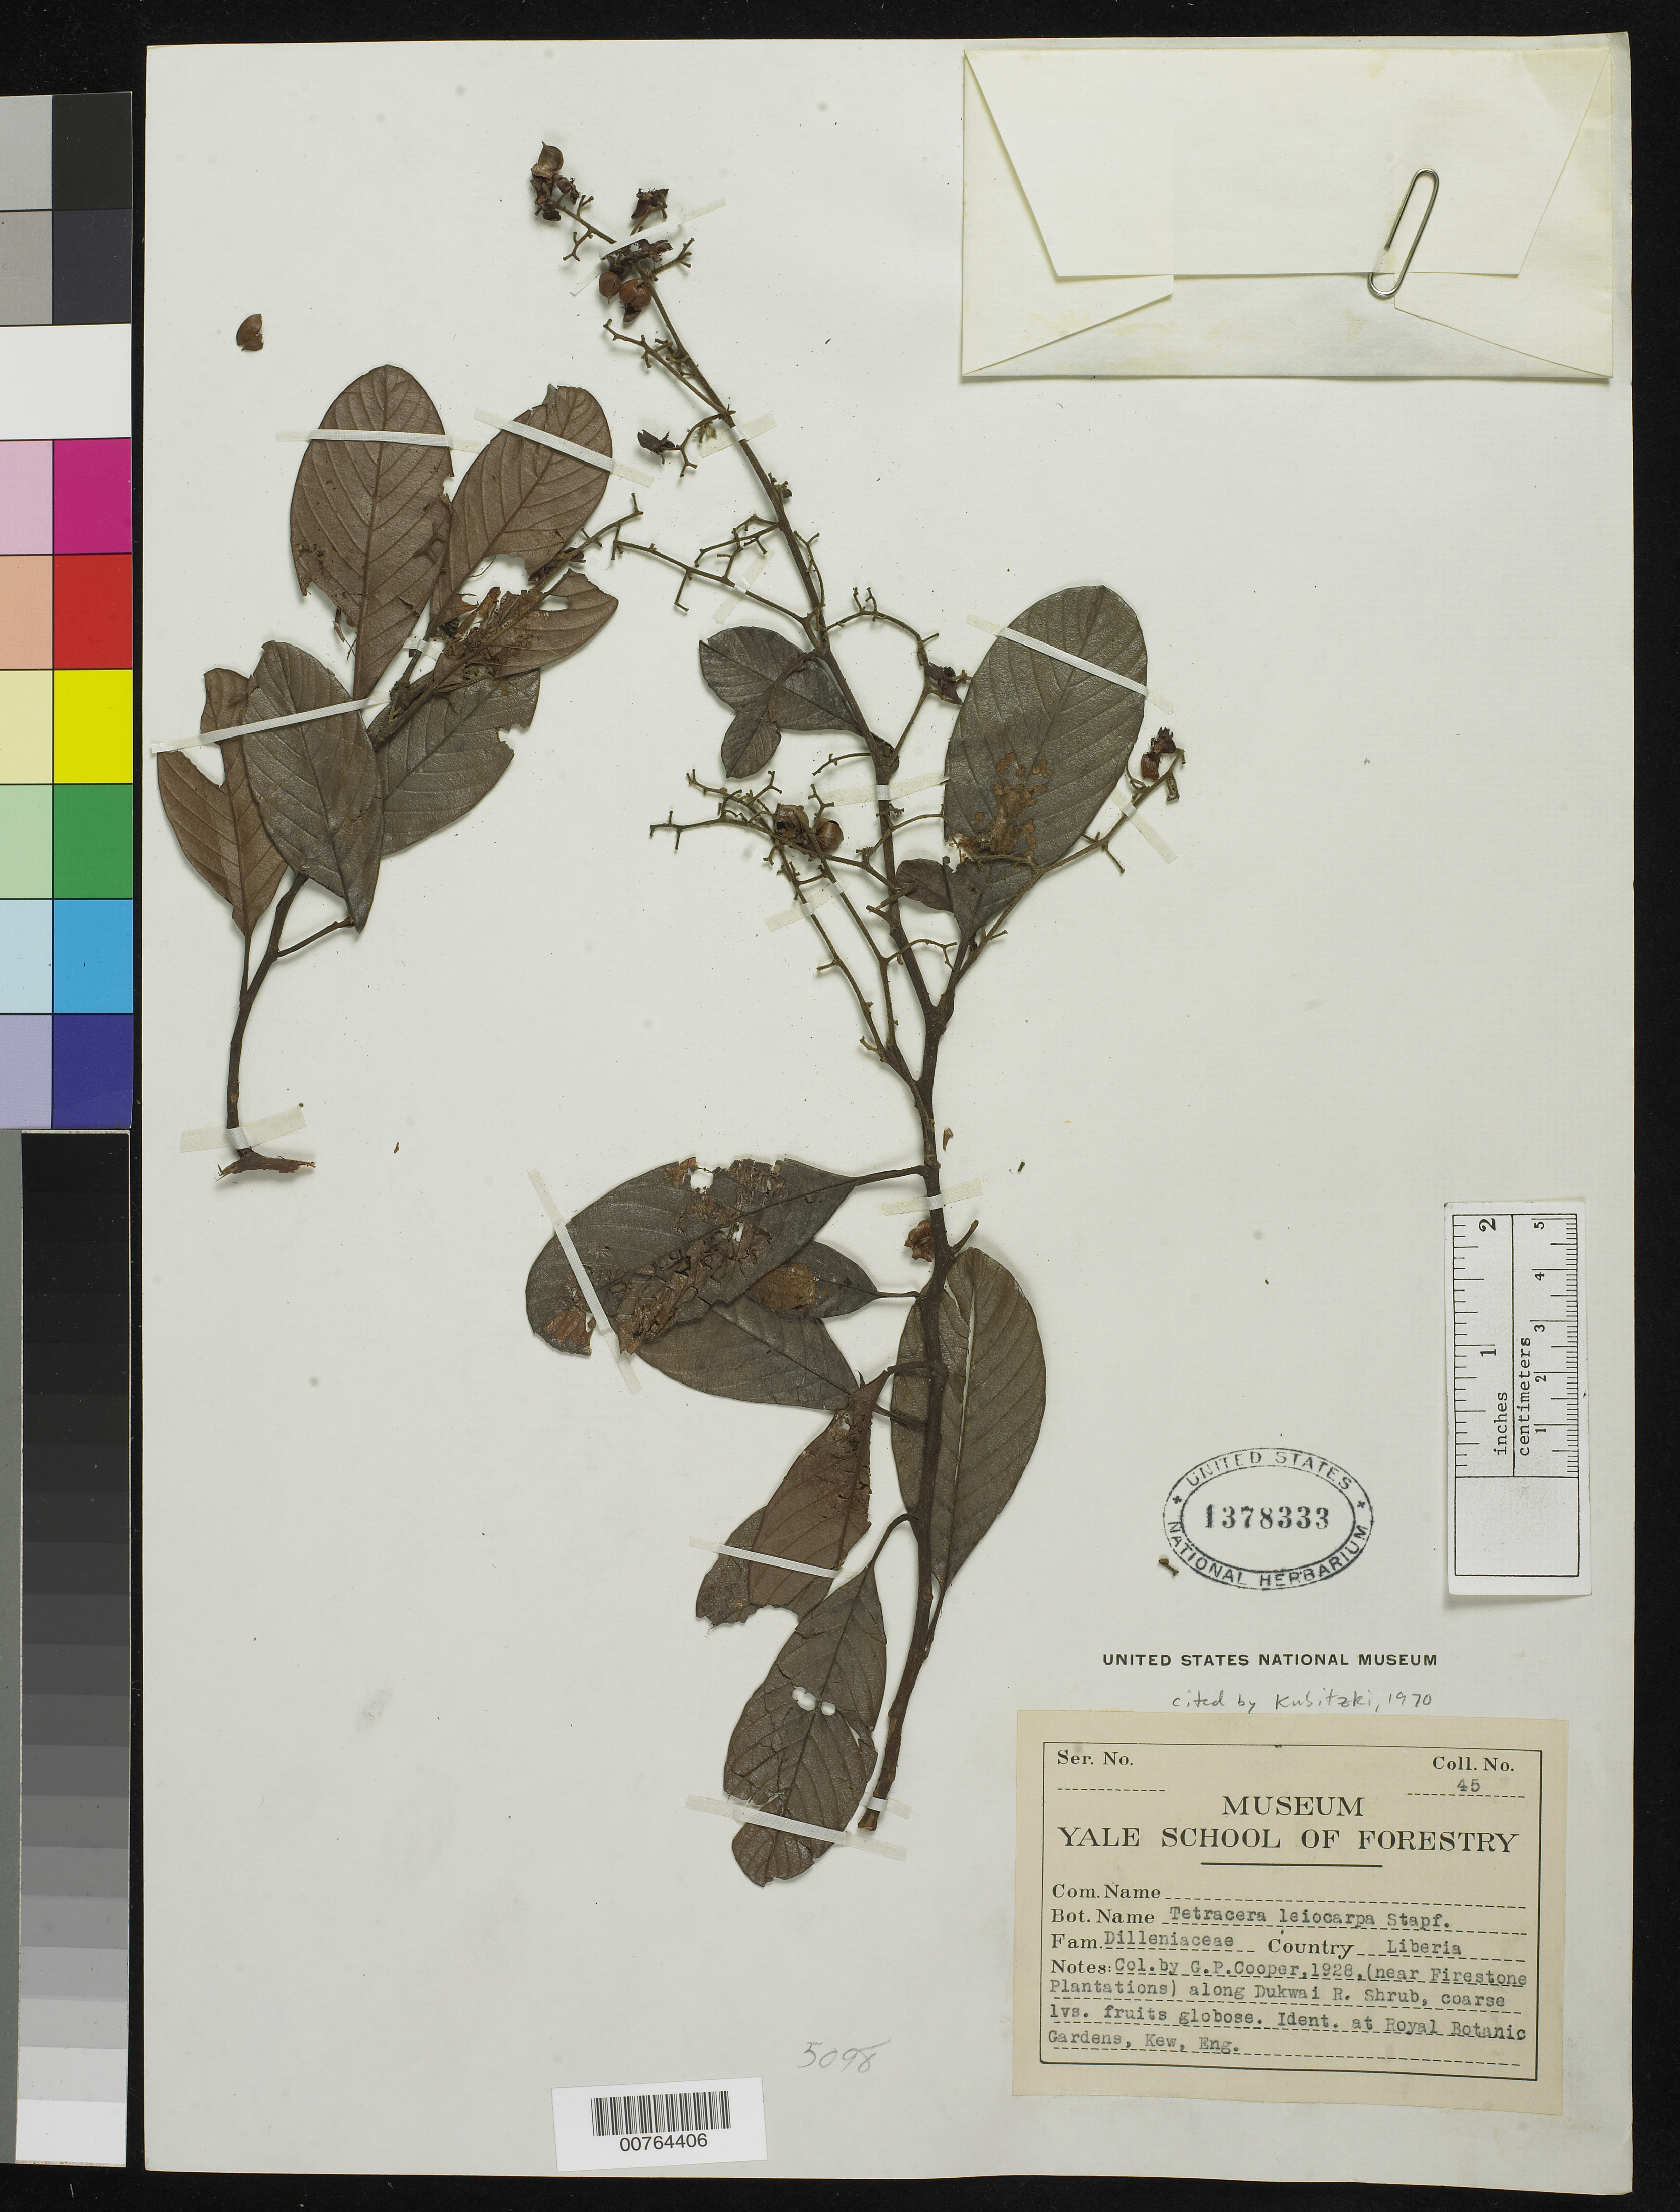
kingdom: Plantae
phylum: Tracheophyta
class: Magnoliopsida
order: Dilleniales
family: Dilleniaceae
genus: Tetracera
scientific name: Tetracera leiocarpa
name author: Stapf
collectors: G. Cooper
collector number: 45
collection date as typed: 1928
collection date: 1928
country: Liberia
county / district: Dukwai River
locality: (near Firestone Plantations)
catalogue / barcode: US 1378333